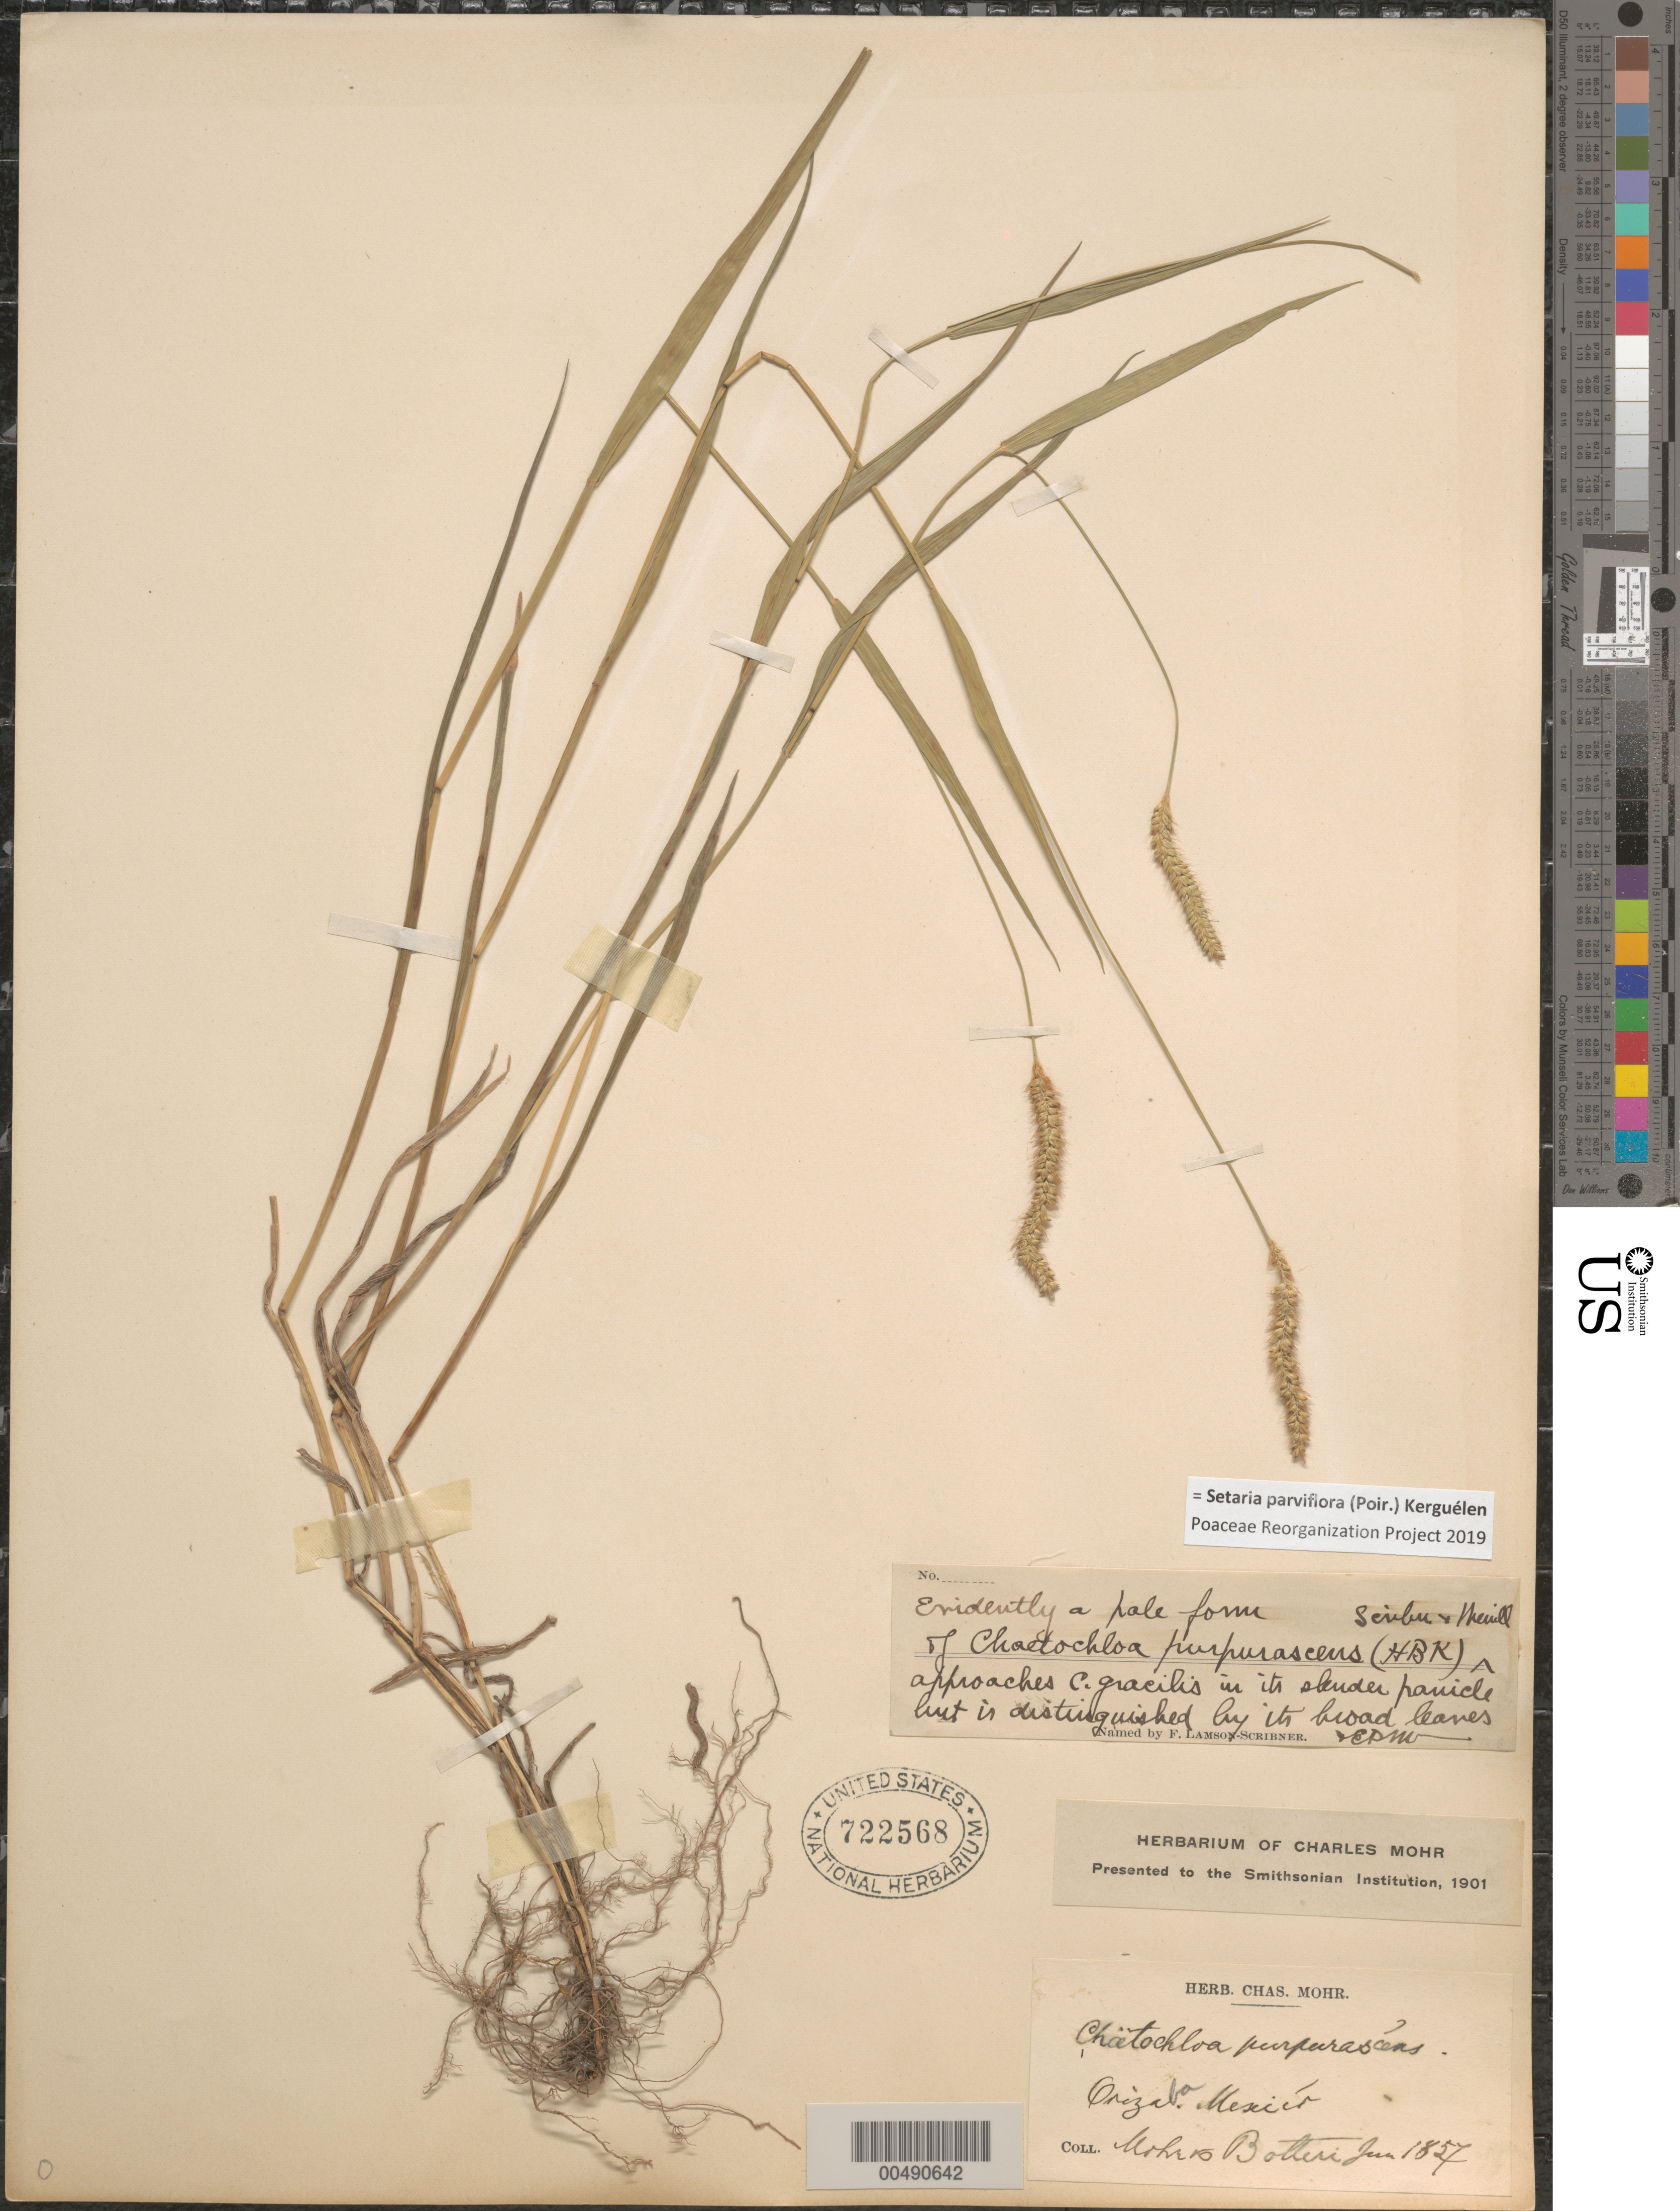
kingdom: Plantae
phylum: Tracheophyta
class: Liliopsida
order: Poales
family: Poaceae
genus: Setaria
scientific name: Setaria parviflora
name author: (Poir.) Kerguélen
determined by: Poaceae Reorganization Project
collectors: Mohr, -- & M. Botteri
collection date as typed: Jun 1857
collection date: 1857-06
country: Mexico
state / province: Veracruz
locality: Orizaba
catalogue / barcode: US 722568